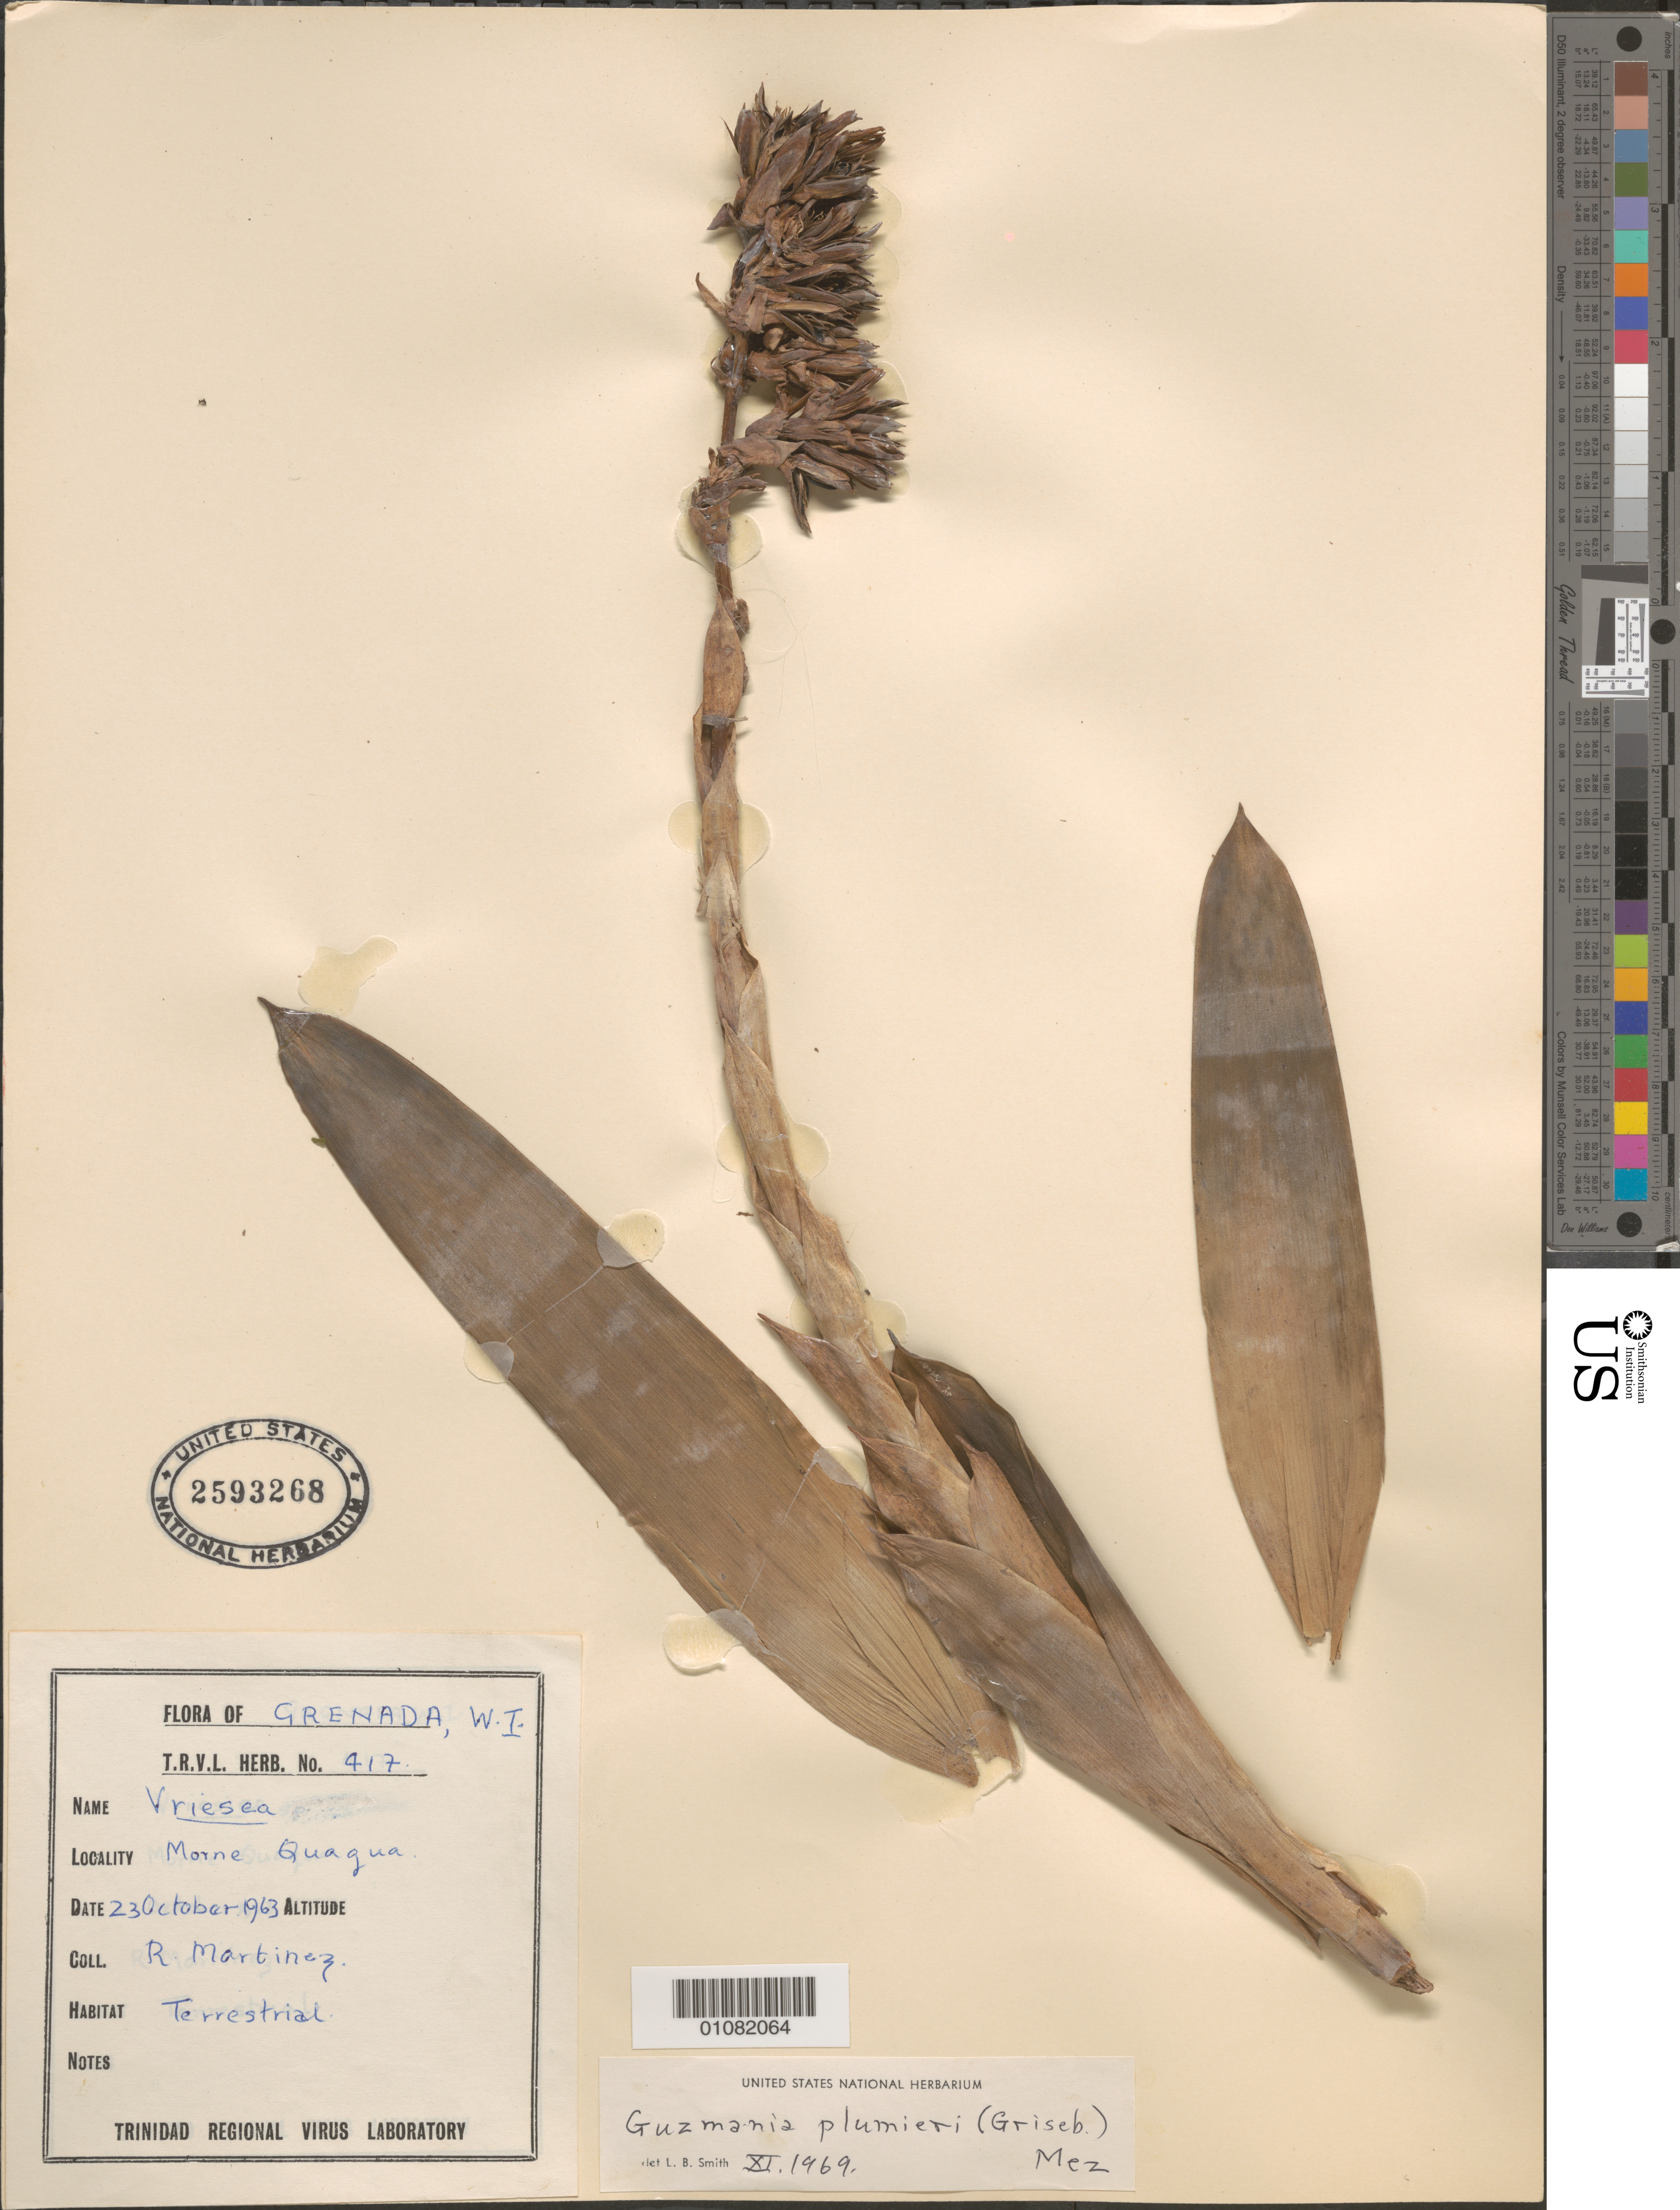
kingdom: Plantae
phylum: Tracheophyta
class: Liliopsida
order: Poales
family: Bromeliaceae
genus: Guzmania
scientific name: Guzmania plumieri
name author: (Griseb.) Mez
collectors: R. Martinez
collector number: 417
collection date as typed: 23 Oct 1963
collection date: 1963-10-23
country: Grenada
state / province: Saint Andrew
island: Grenada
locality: Morne Quaqua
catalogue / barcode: US 2593268